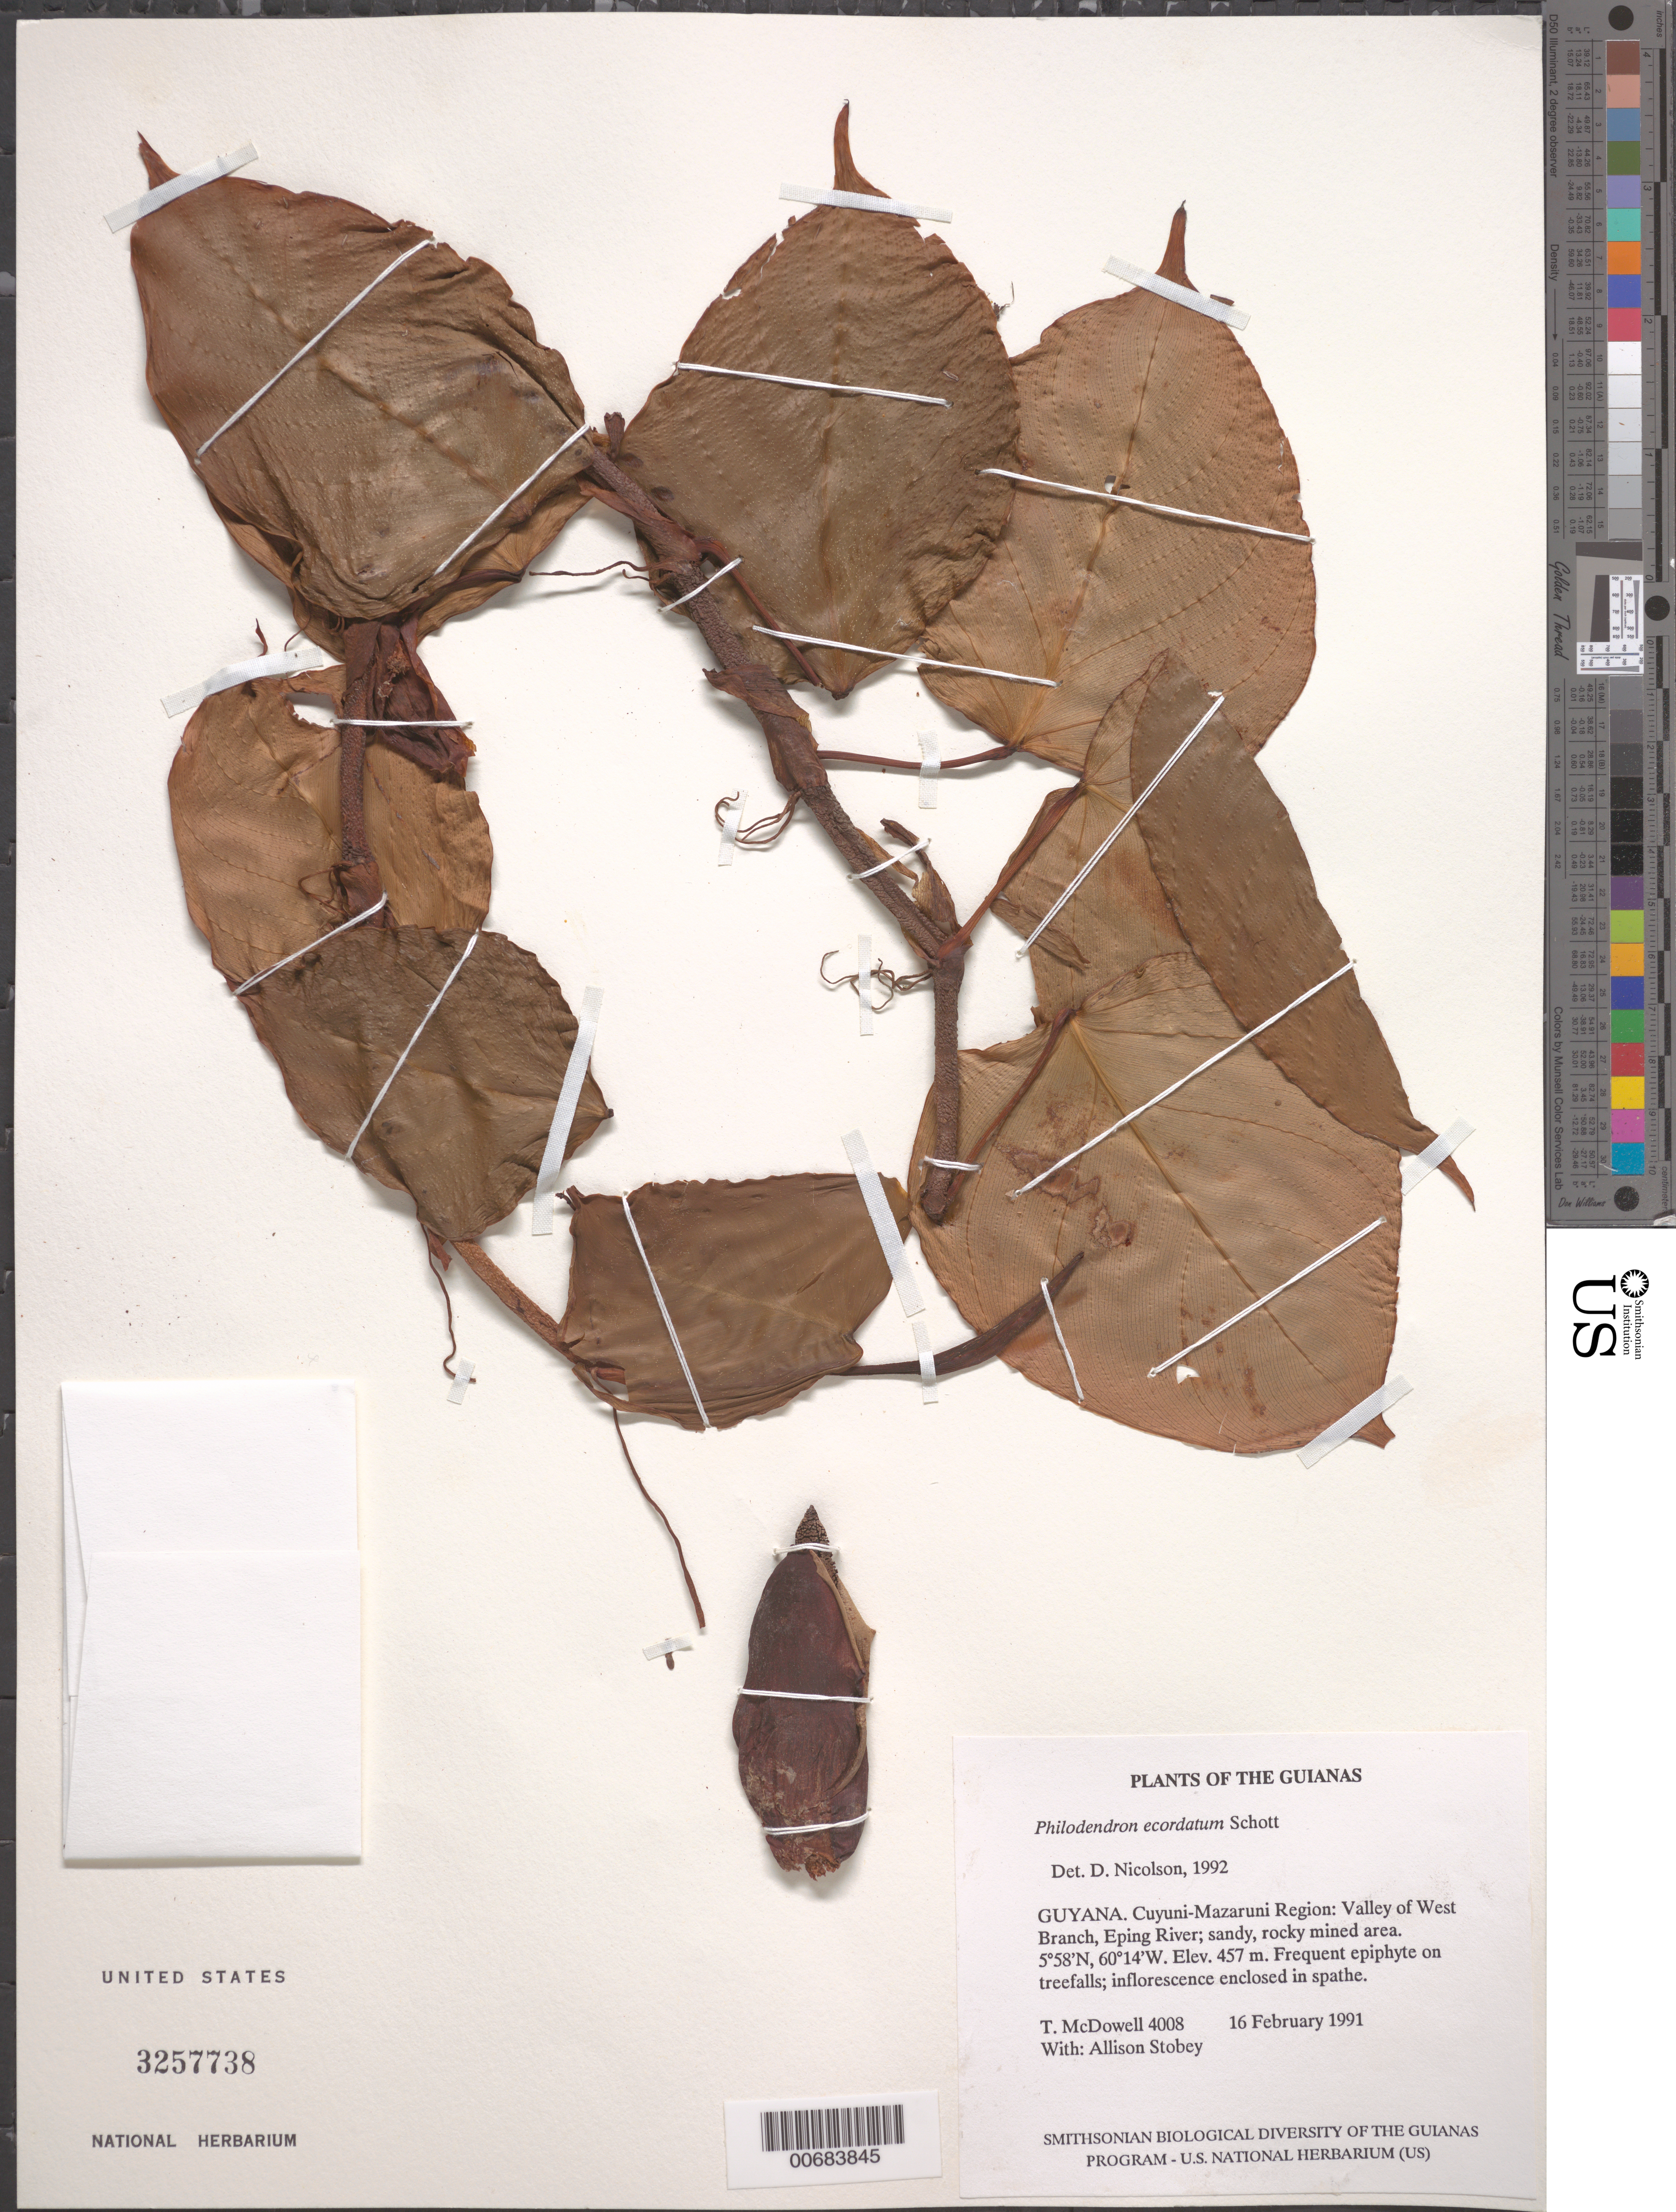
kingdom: Plantae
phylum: Tracheophyta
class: Liliopsida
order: Alismatales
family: Araceae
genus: Philodendron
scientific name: Philodendron ecordatum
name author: Schott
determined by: Nicolson, Dan H.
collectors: T. McDowell & A. Stobey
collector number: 4008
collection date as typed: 16 February 1991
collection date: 1991-02-16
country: Guyana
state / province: Cuyuni-Mazaruni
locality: Valley of West Branch, Eping River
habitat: Sandy, rocky mined area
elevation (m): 457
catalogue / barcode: US 3257738